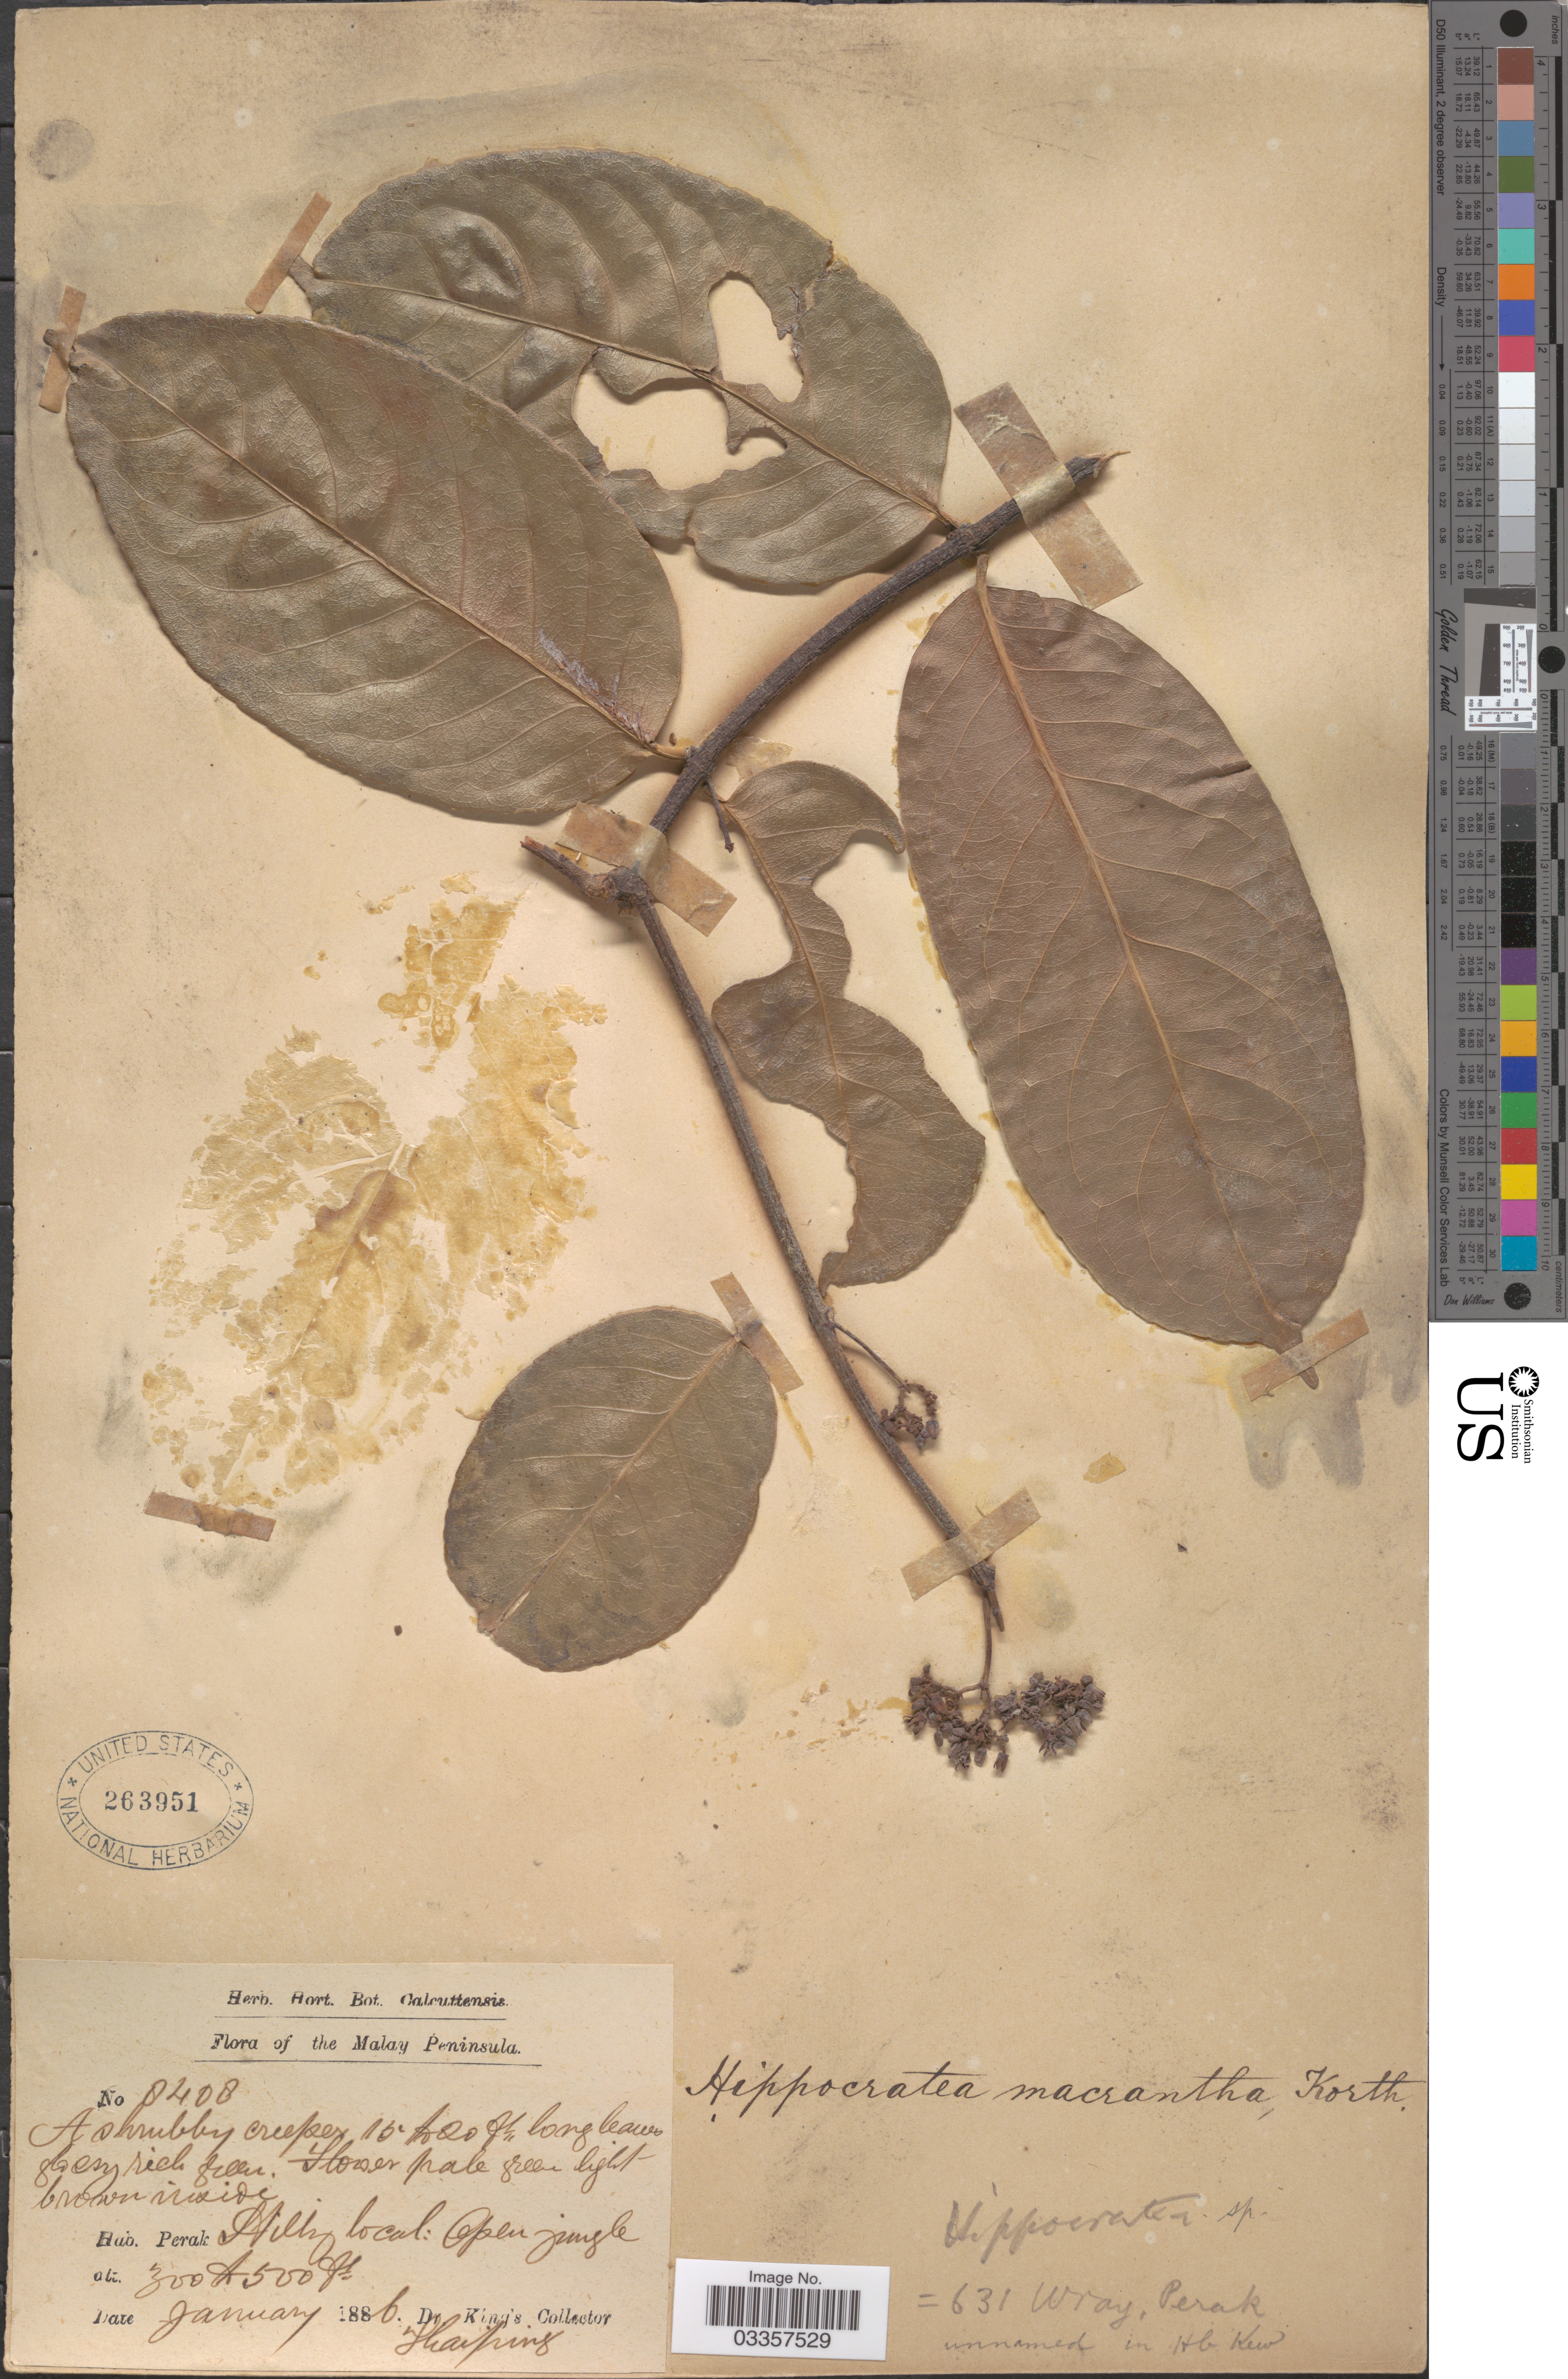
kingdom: Plantae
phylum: Tracheophyta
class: Magnoliopsida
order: Celastrales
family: Celastraceae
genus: Hippocratea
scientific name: Hippocratea macrantha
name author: Korth.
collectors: Dr. King's collector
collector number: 8408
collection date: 1886-01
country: Malaysia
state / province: Perak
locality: Thaiping. Malay Peninsula.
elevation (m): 91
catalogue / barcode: US 263951